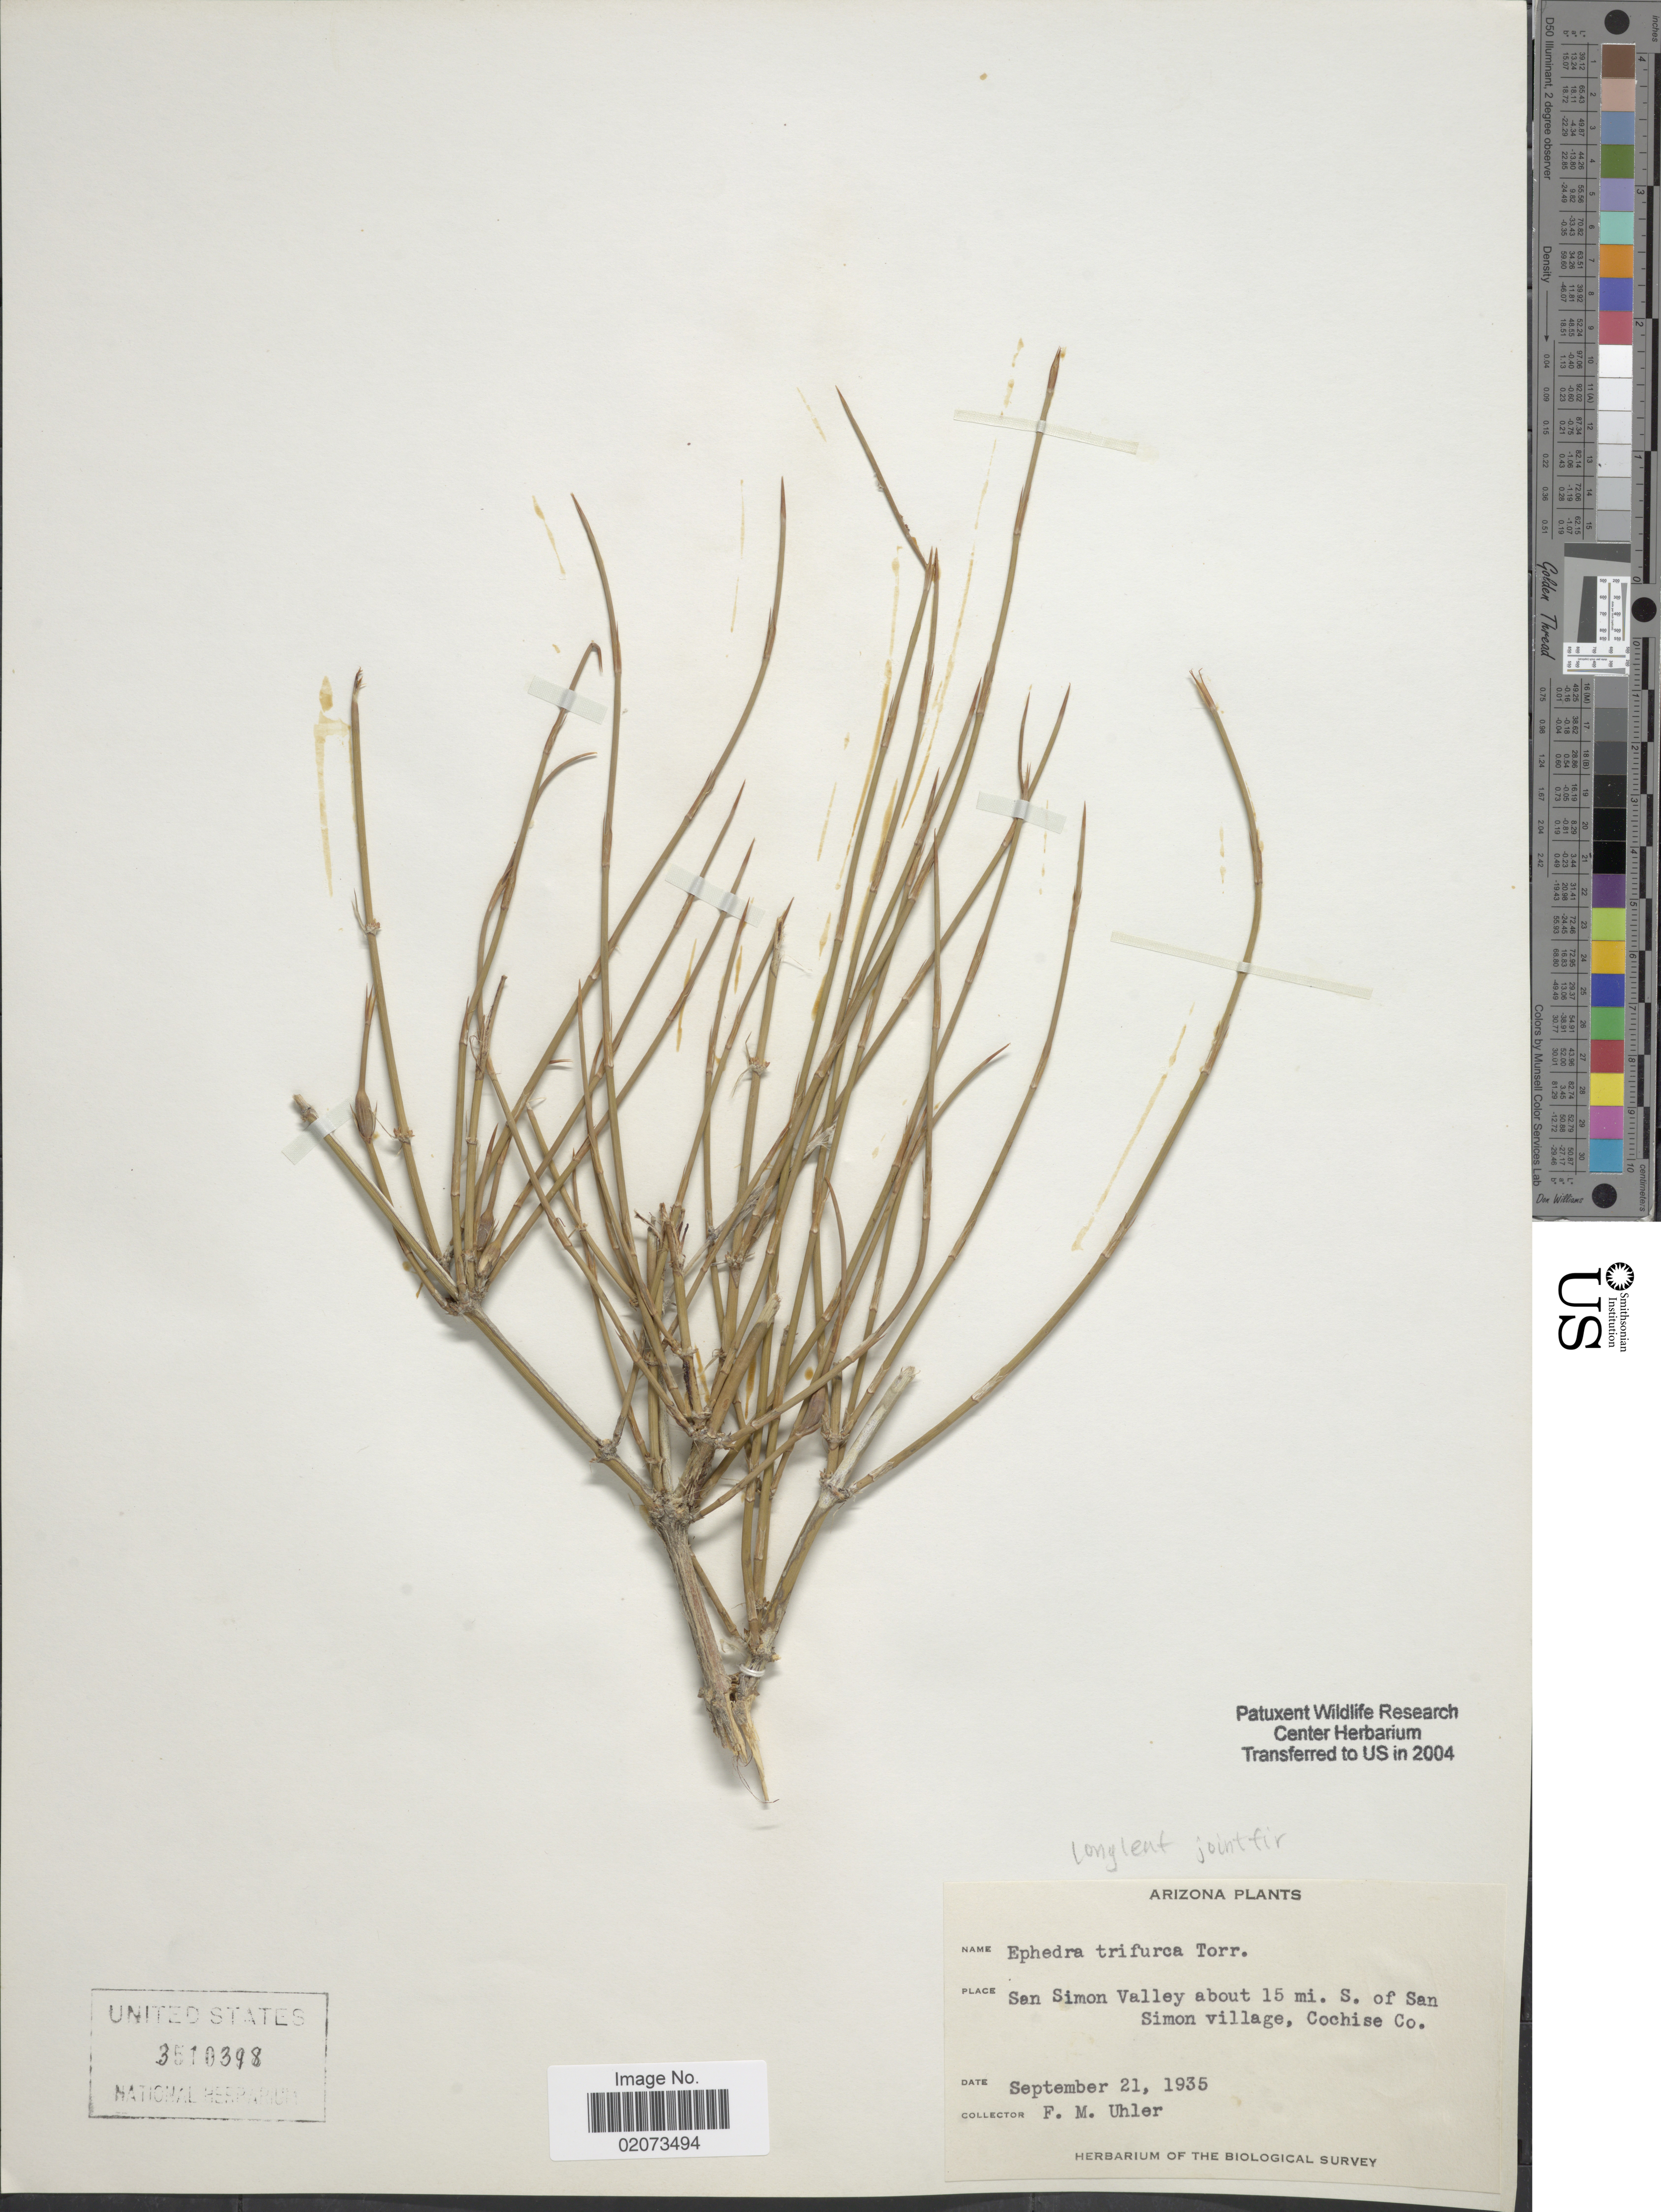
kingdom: Plantae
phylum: Tracheophyta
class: Gnetopsida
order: Ephedrales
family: Ephedraceae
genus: Ephedra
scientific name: Ephedra trifurca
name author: Torr. ex S. Watson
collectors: F. M. Uhler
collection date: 1935-09-21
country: United States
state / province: Arizona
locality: San Simon Valley about 15 mi. S. of San Simon village, Cochise Co.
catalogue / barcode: US 3510398